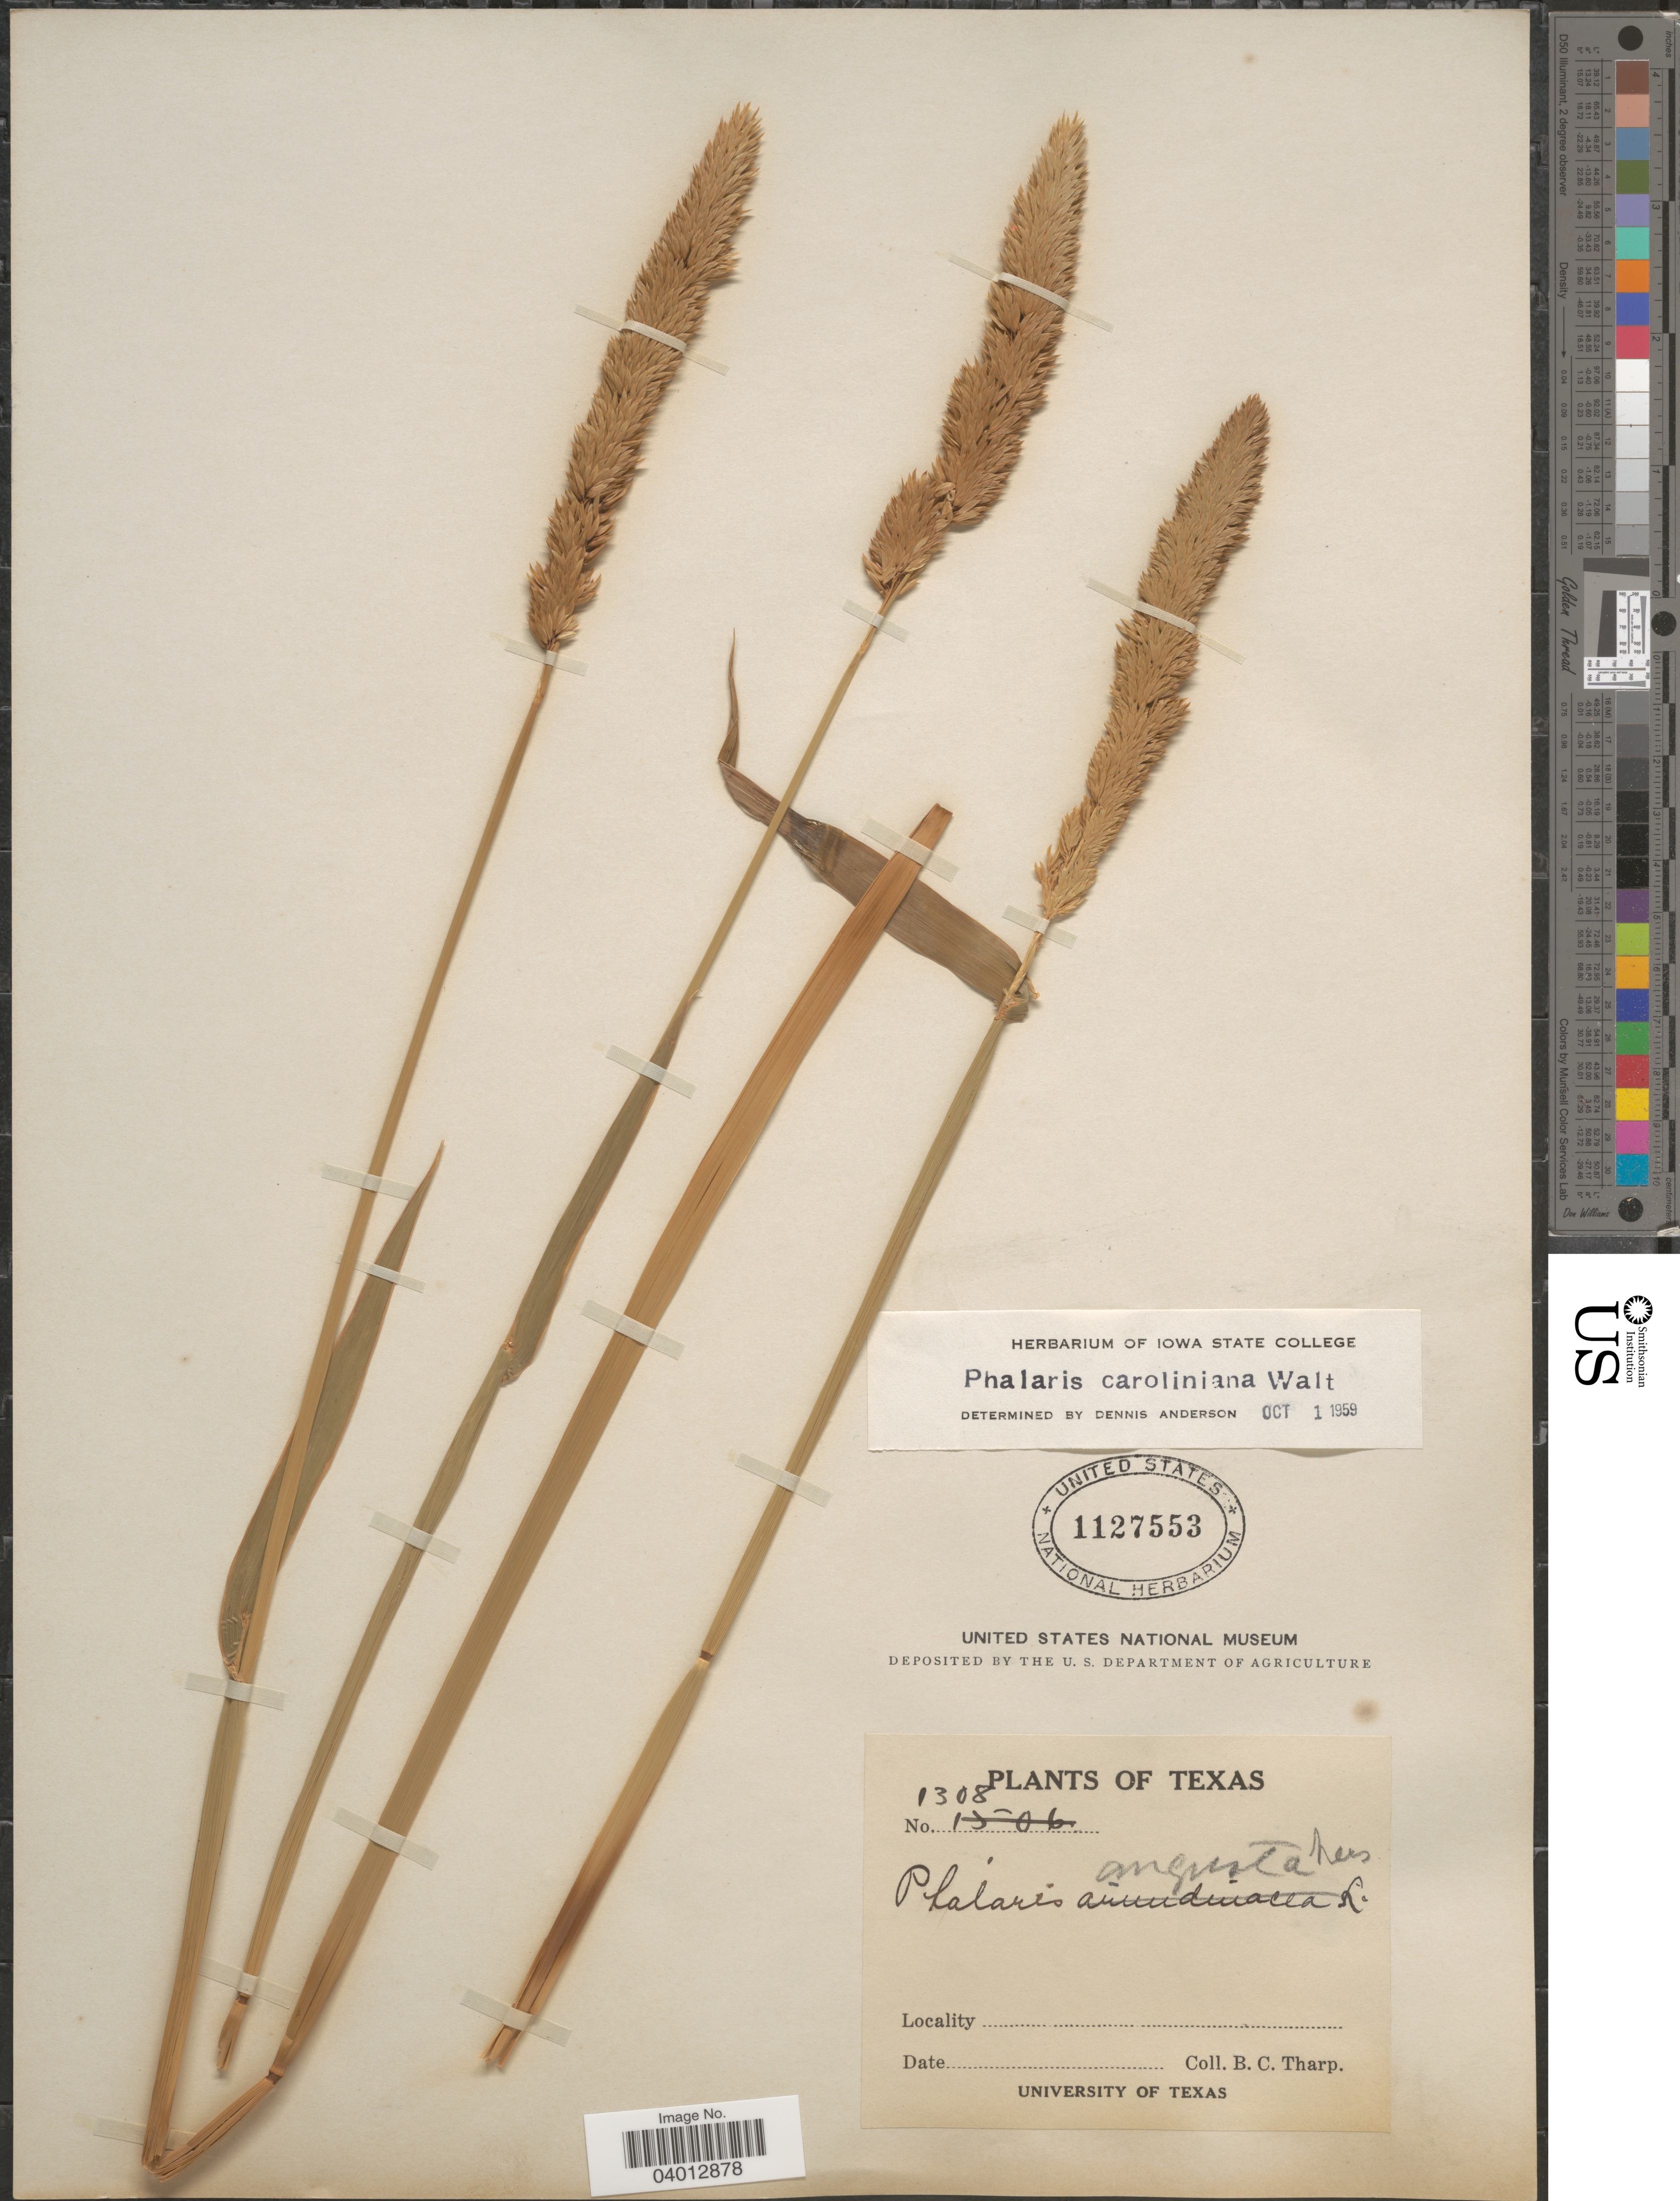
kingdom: Plantae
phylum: Tracheophyta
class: Liliopsida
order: Poales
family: Poaceae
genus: Phalaris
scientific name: Phalaris caroliniana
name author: Walter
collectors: B. C. Tharp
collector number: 1308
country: United States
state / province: Texas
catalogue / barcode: US 1127553